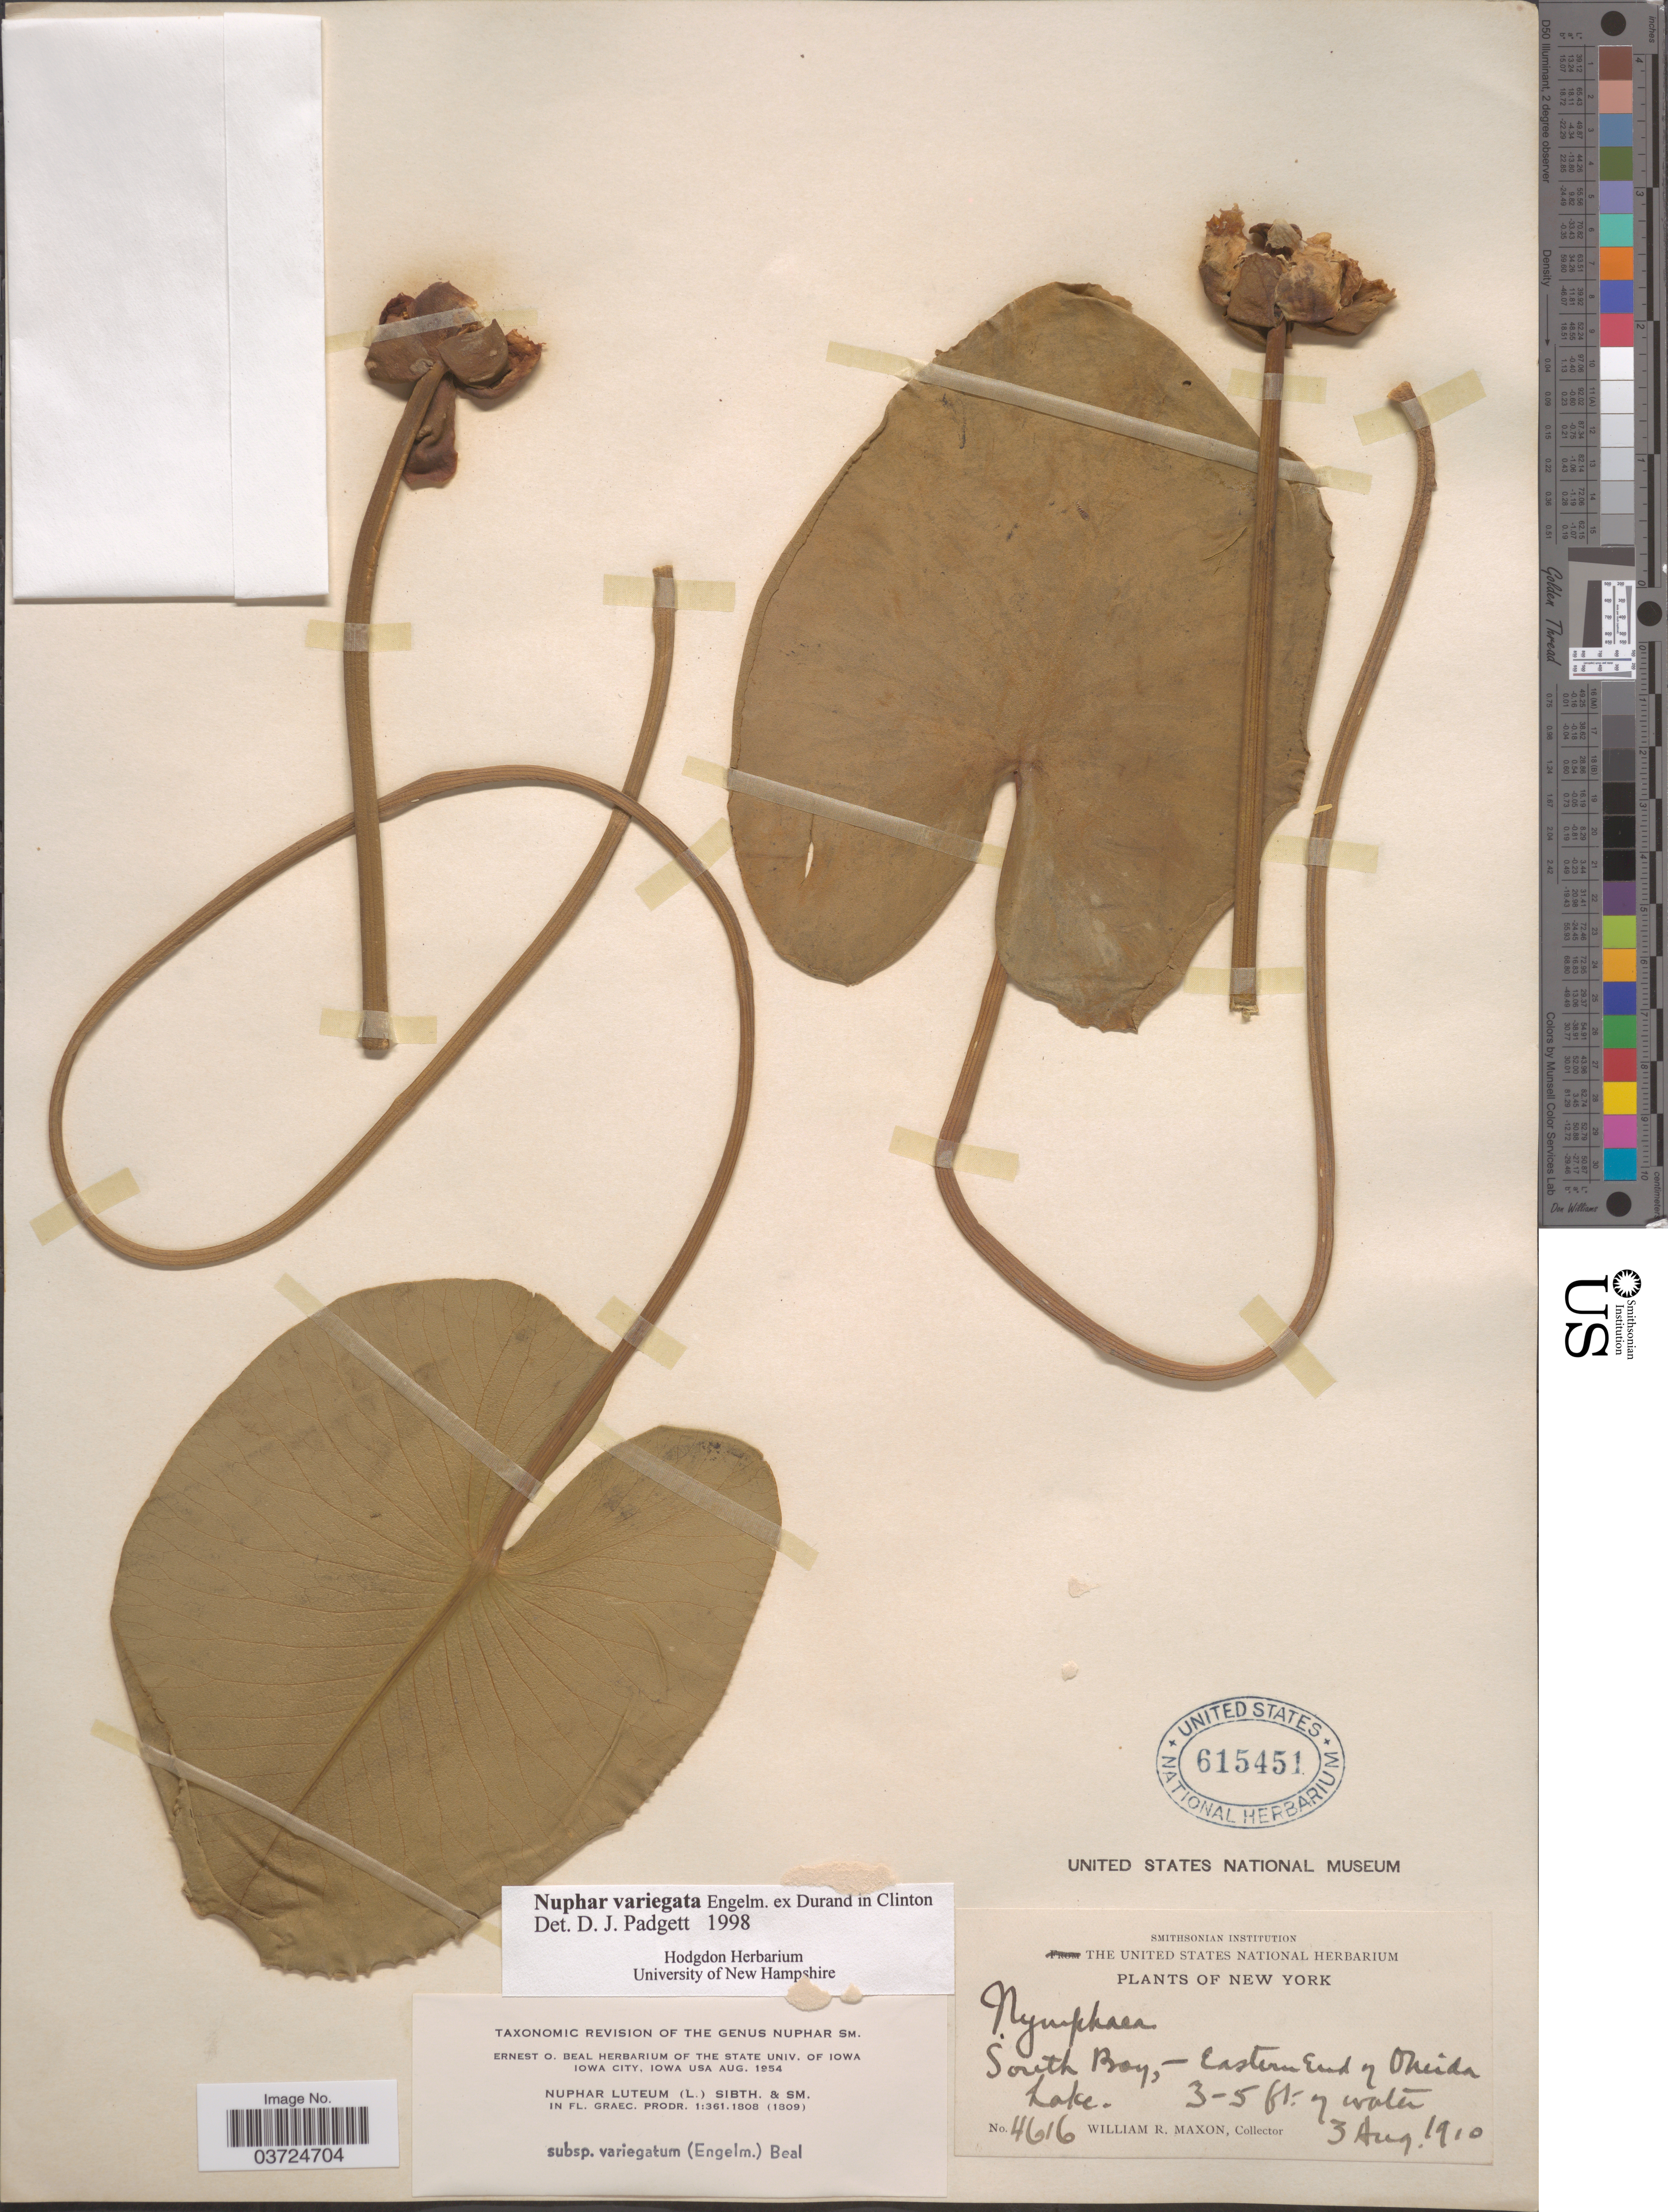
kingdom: Plantae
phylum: Tracheophyta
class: Magnoliopsida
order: Nymphaeales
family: Nymphaeaceae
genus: Nuphar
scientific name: Nuphar variegata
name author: Engelm. ex Durand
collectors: W. R. Maxon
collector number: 4616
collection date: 1910-08-03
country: United States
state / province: New York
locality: South Bay,- Eastern end of Oneida Lake.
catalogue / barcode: US 615451